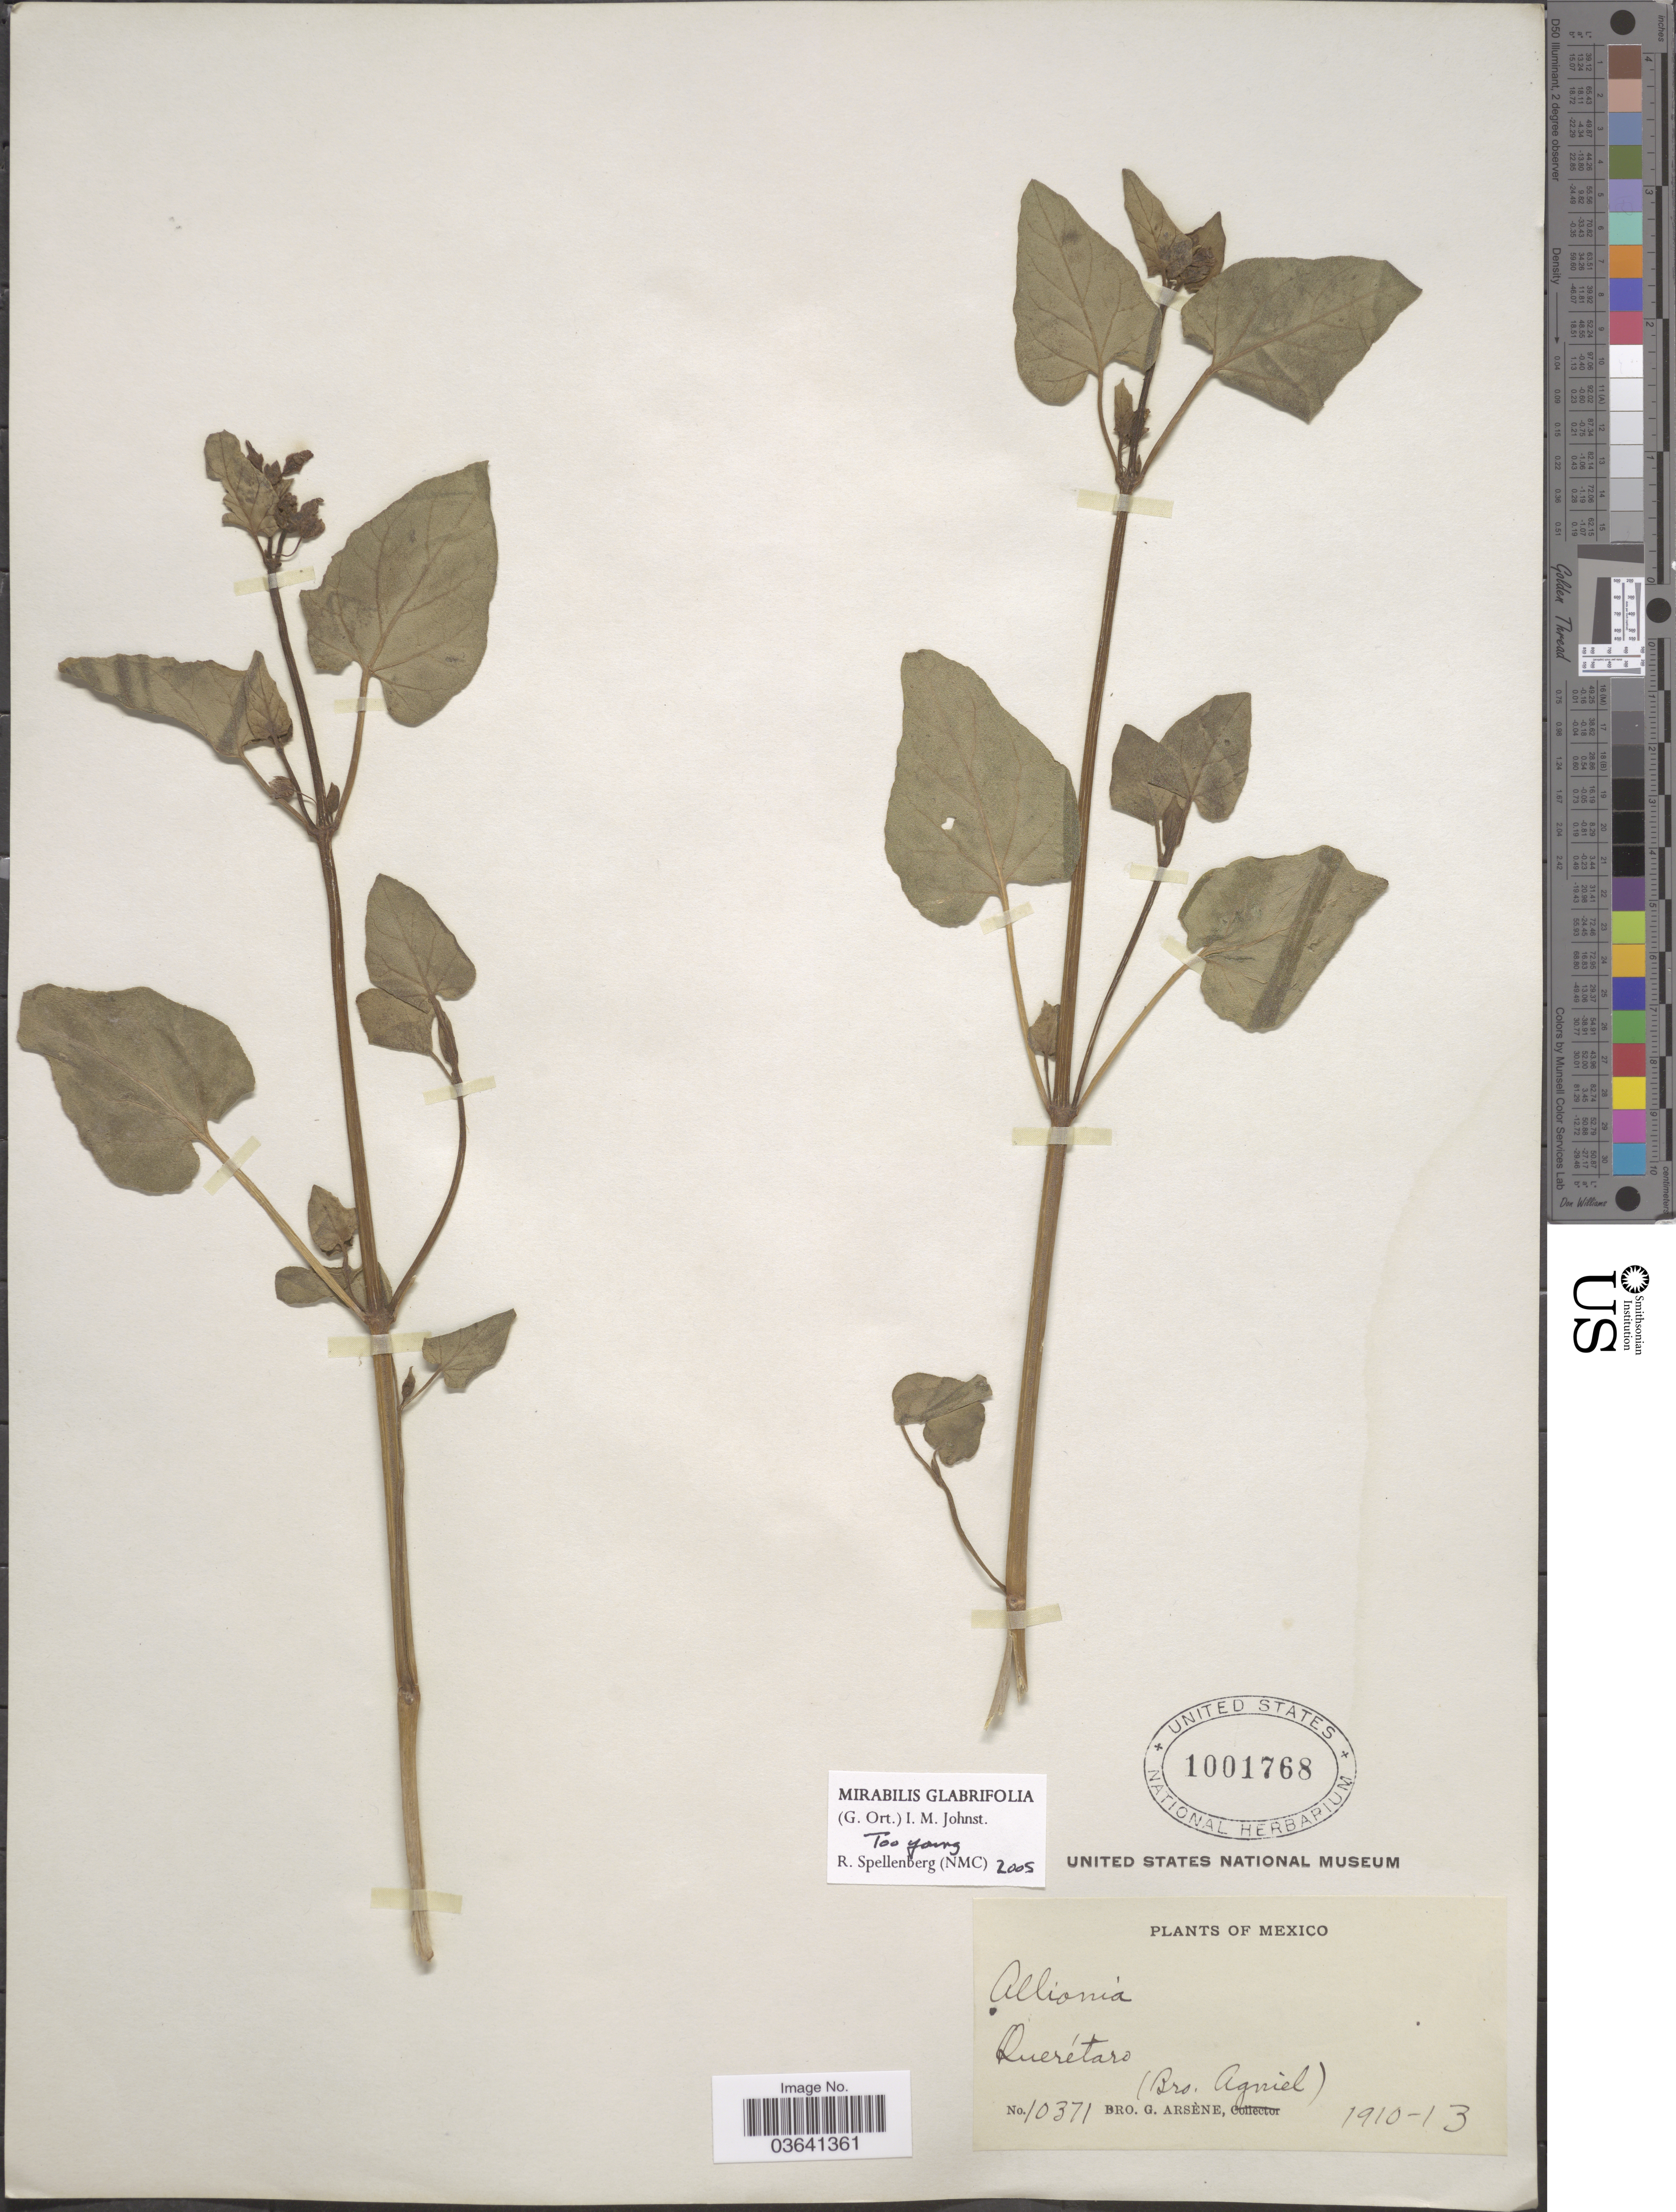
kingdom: Plantae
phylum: Tracheophyta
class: Magnoliopsida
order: Caryophyllales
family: Nyctaginaceae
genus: Mirabilis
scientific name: Mirabilis glabrifolia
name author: (Ort.) I.M. Johnst.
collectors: Bro. G. Arsène & Bro. Agniel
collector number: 10371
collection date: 1910/1913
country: Mexico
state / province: Querétaro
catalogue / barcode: US 1001768